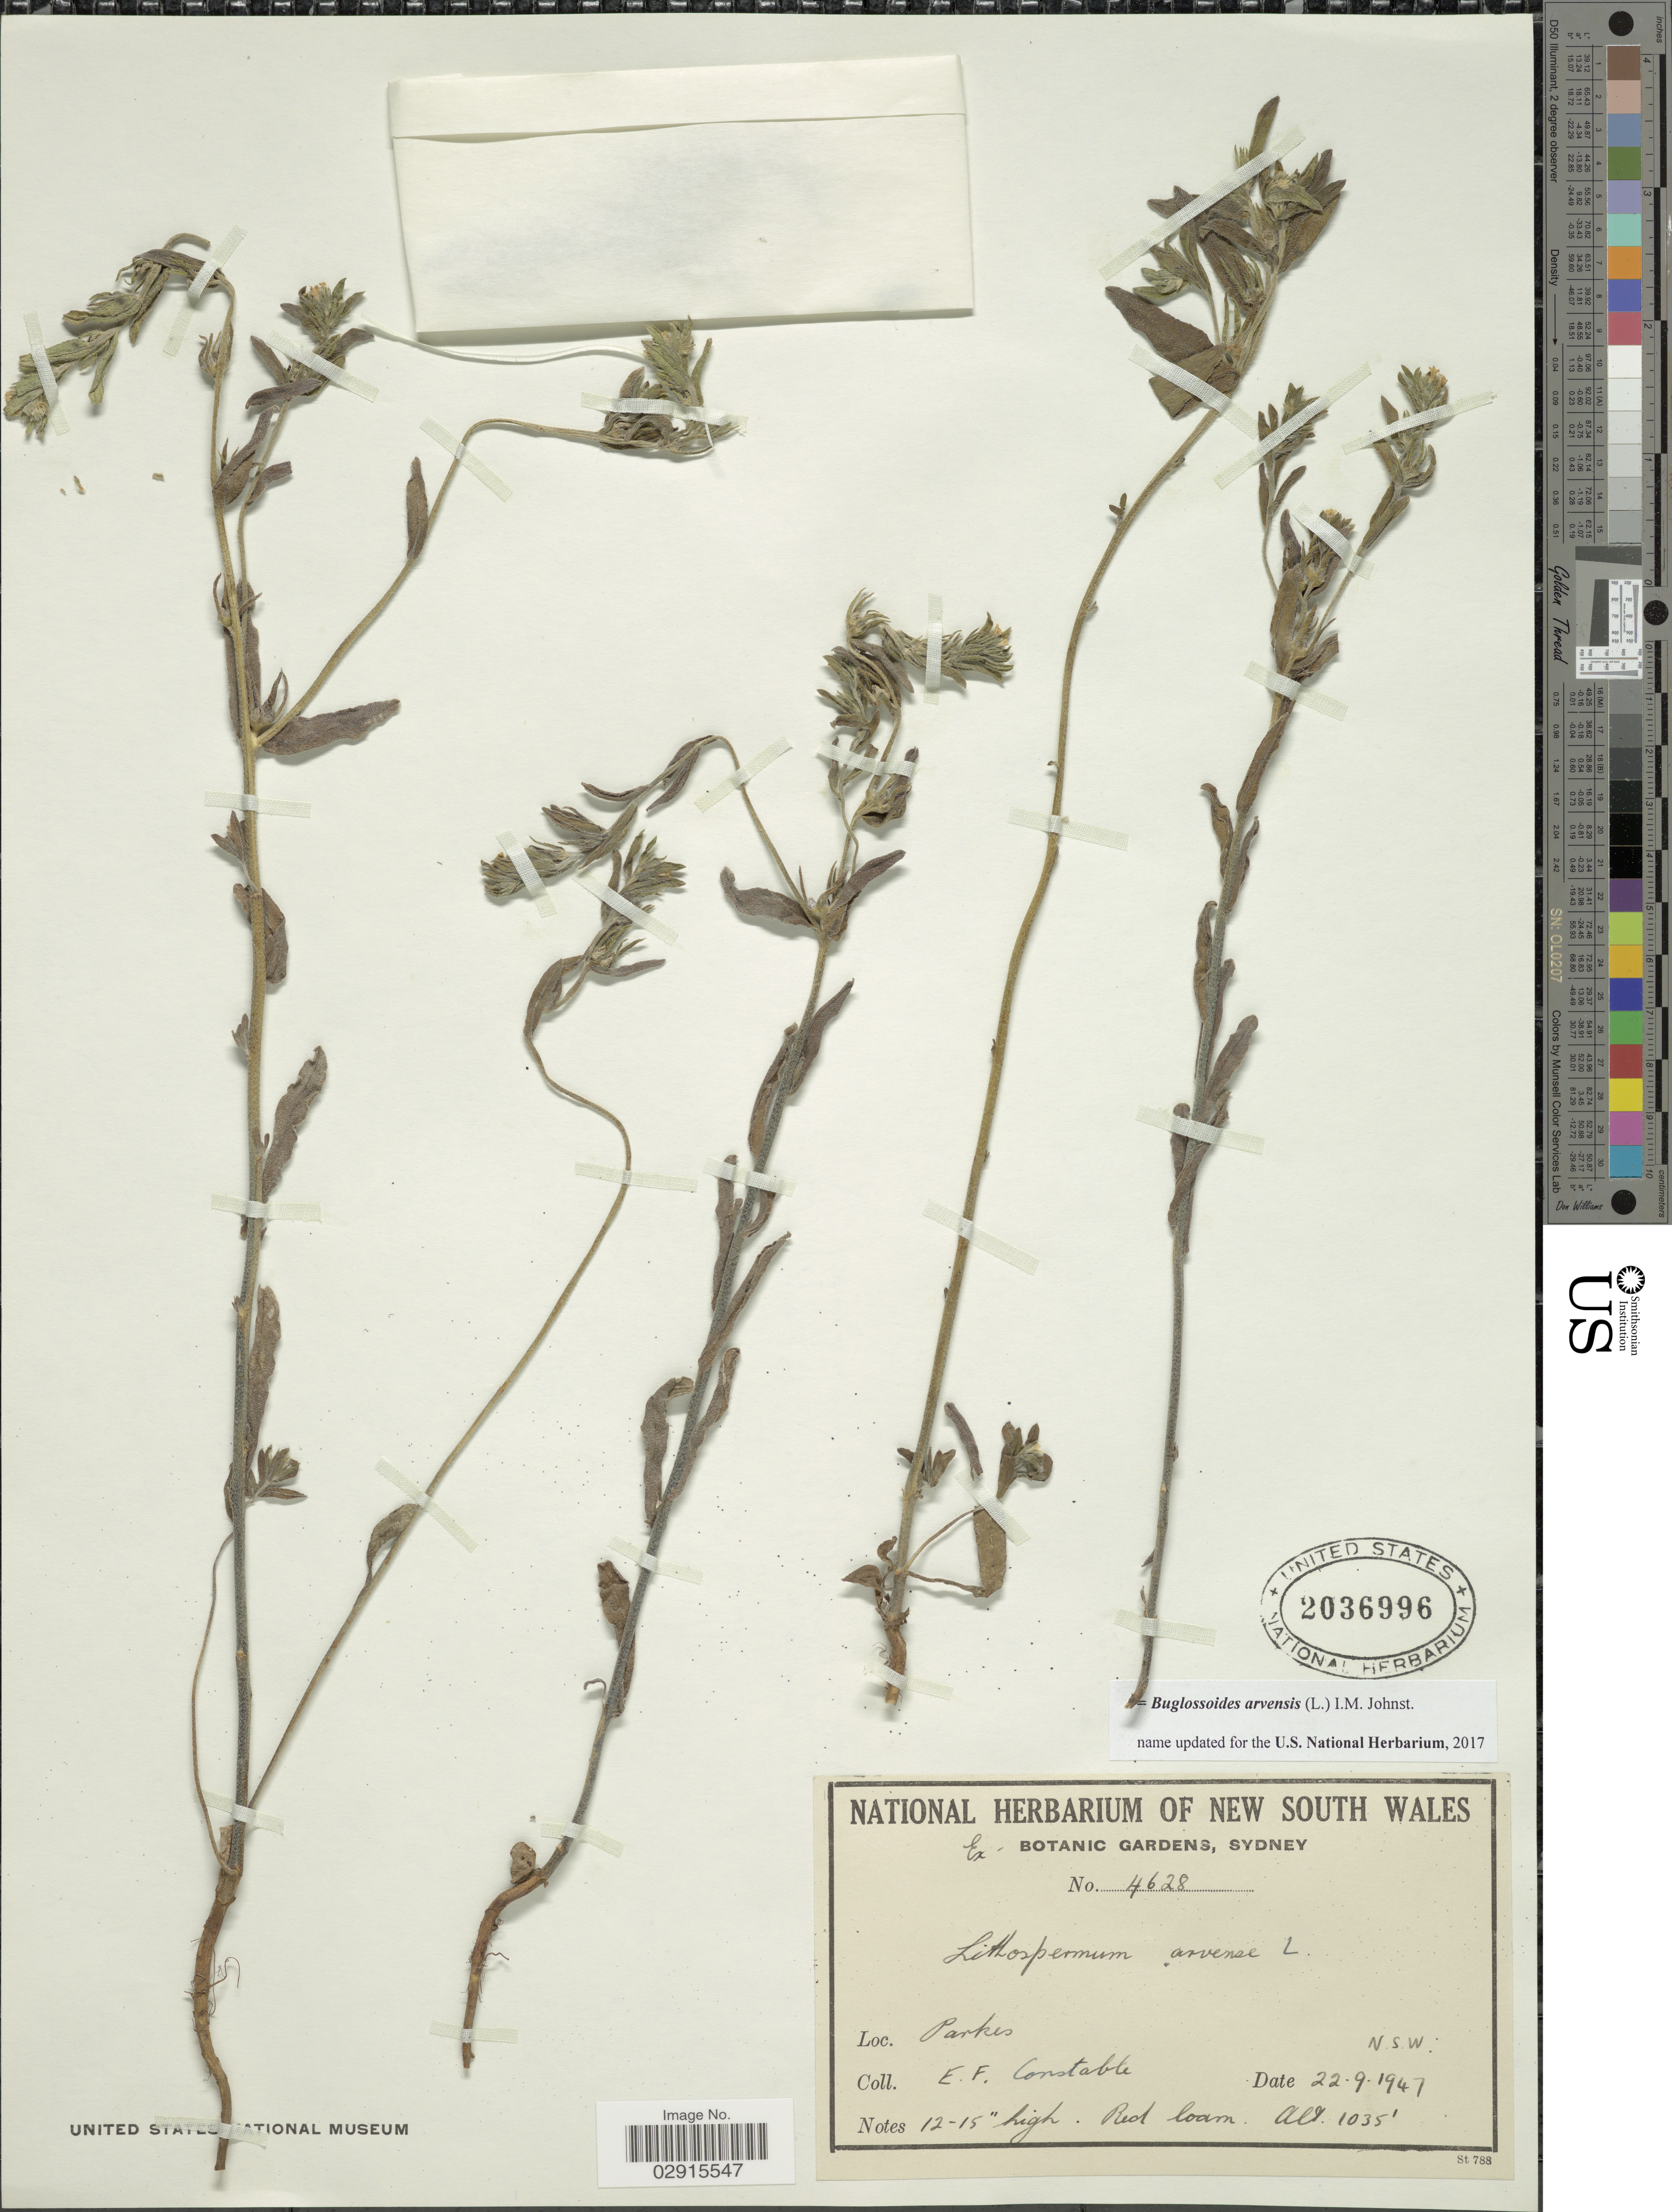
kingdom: Plantae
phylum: Tracheophyta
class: Magnoliopsida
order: Boraginales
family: Boraginaceae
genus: Buglossoides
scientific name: Buglossoides arvensis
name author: (L.) I.M. Johnst.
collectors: E. F. Constable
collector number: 4628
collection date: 1947-09-22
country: Australia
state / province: New South Wales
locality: Parkes.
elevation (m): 315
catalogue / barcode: US 2036996